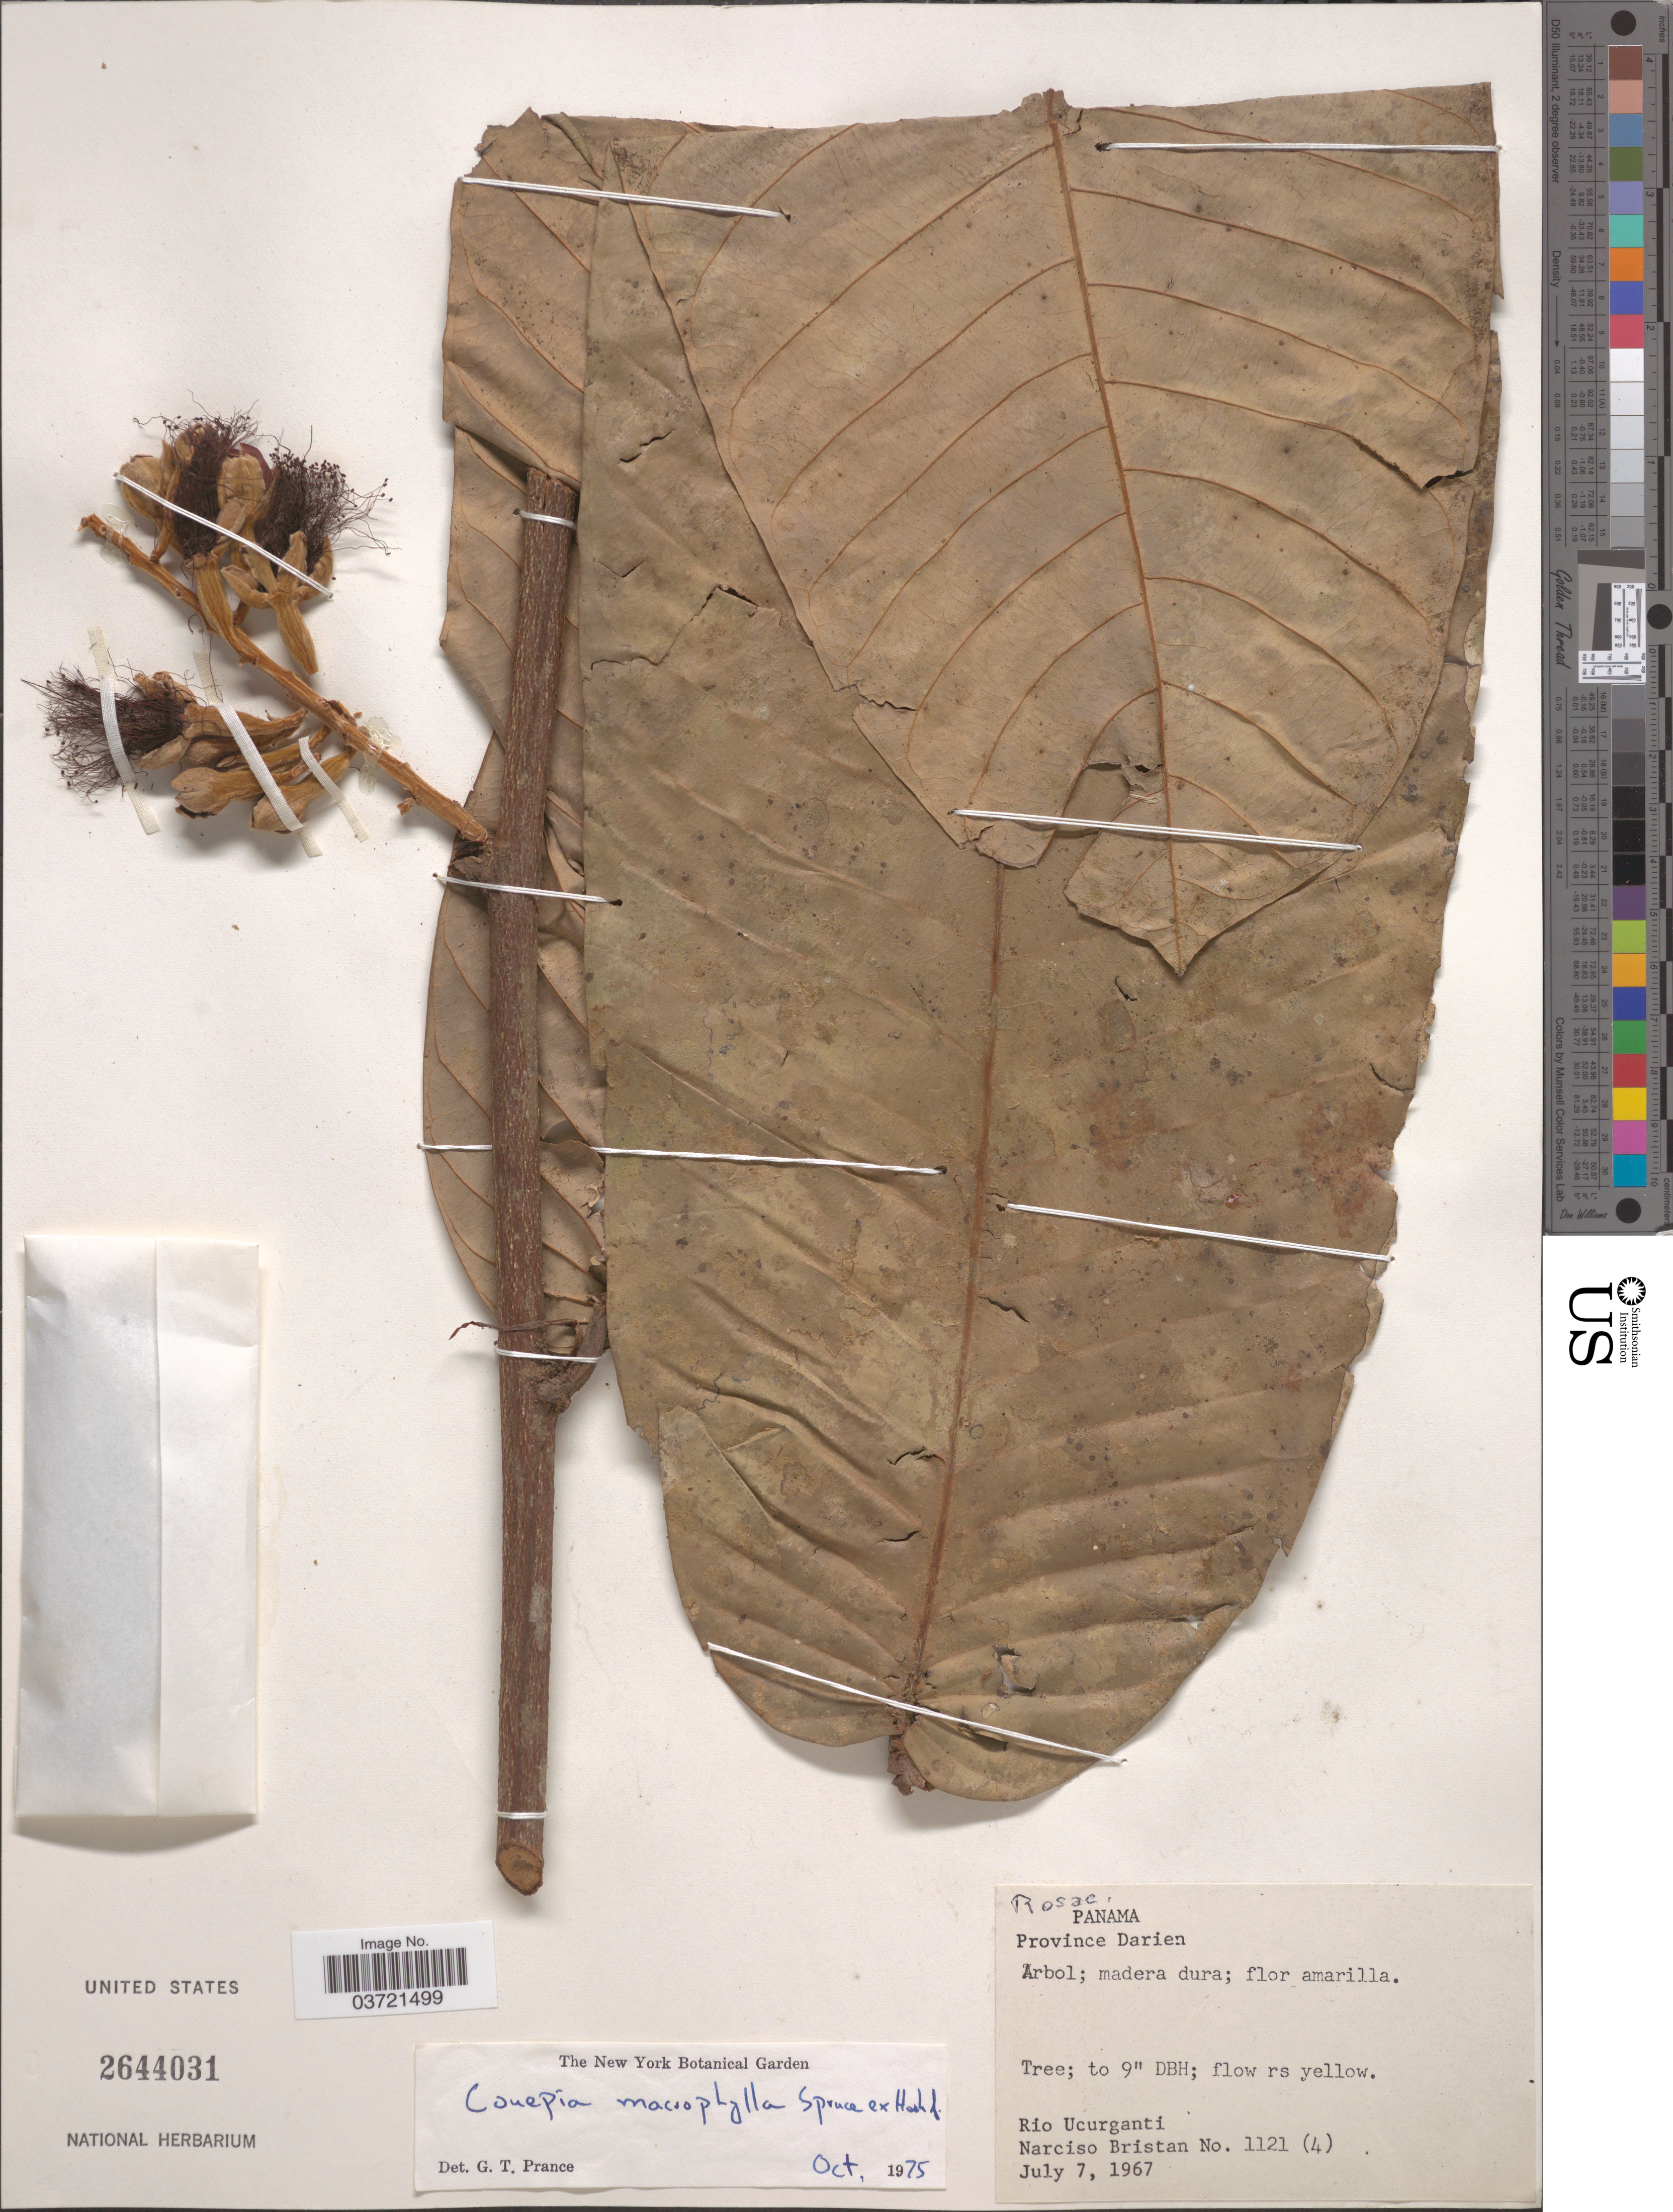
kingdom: Plantae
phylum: Tracheophyta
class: Magnoliopsida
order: Malpighiales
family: Chrysobalanaceae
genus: Couepia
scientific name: Couepia macrophylla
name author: Spruce ex Hook. f.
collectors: N. Bristan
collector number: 1121(4)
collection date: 1967-07-07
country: Panama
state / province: Darien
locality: Rio Ucurganti.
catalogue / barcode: US 2644031